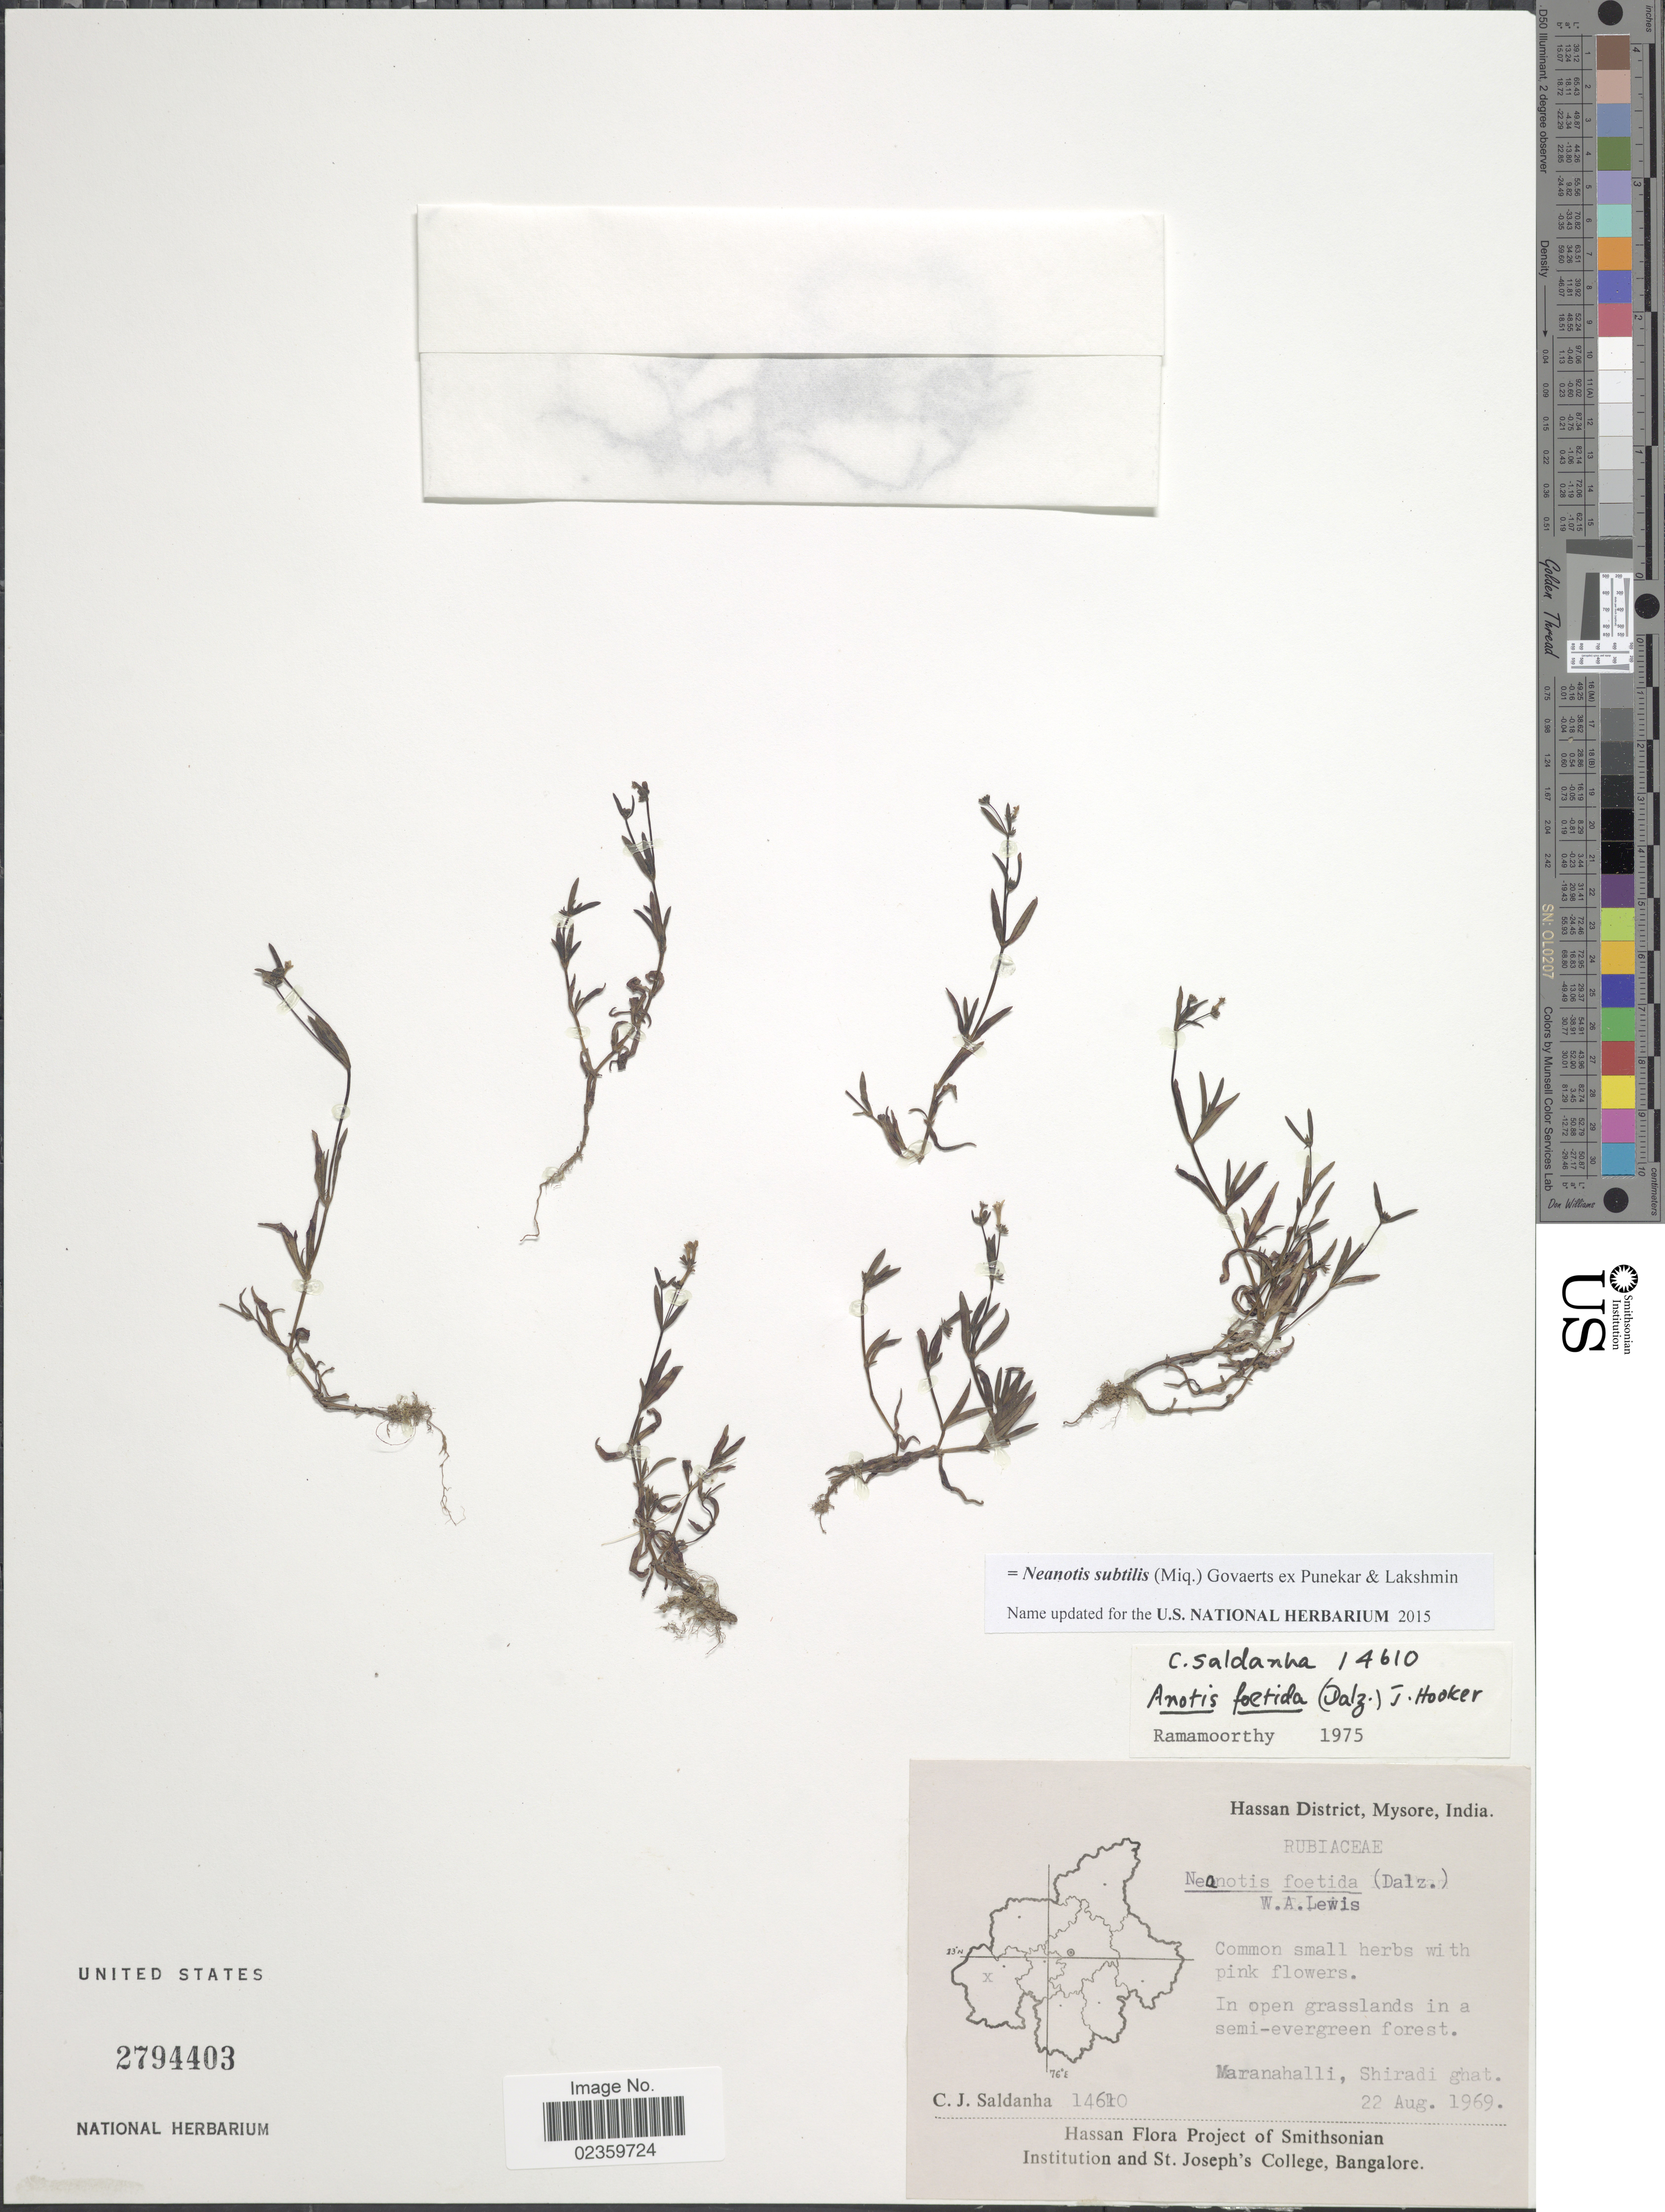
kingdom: Plantae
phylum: Tracheophyta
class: Magnoliopsida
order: Gentianales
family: Rubiaceae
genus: Neanotis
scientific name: Neanotis subtilis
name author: (Miq.) Govaerts ex Punekar & Lakshmin.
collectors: C. J. Saldanha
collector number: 14610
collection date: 1969-08-22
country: India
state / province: Karnataka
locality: Hassan District, Mysore, Maranahalli, Shiradi ghat.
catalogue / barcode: US 2794403